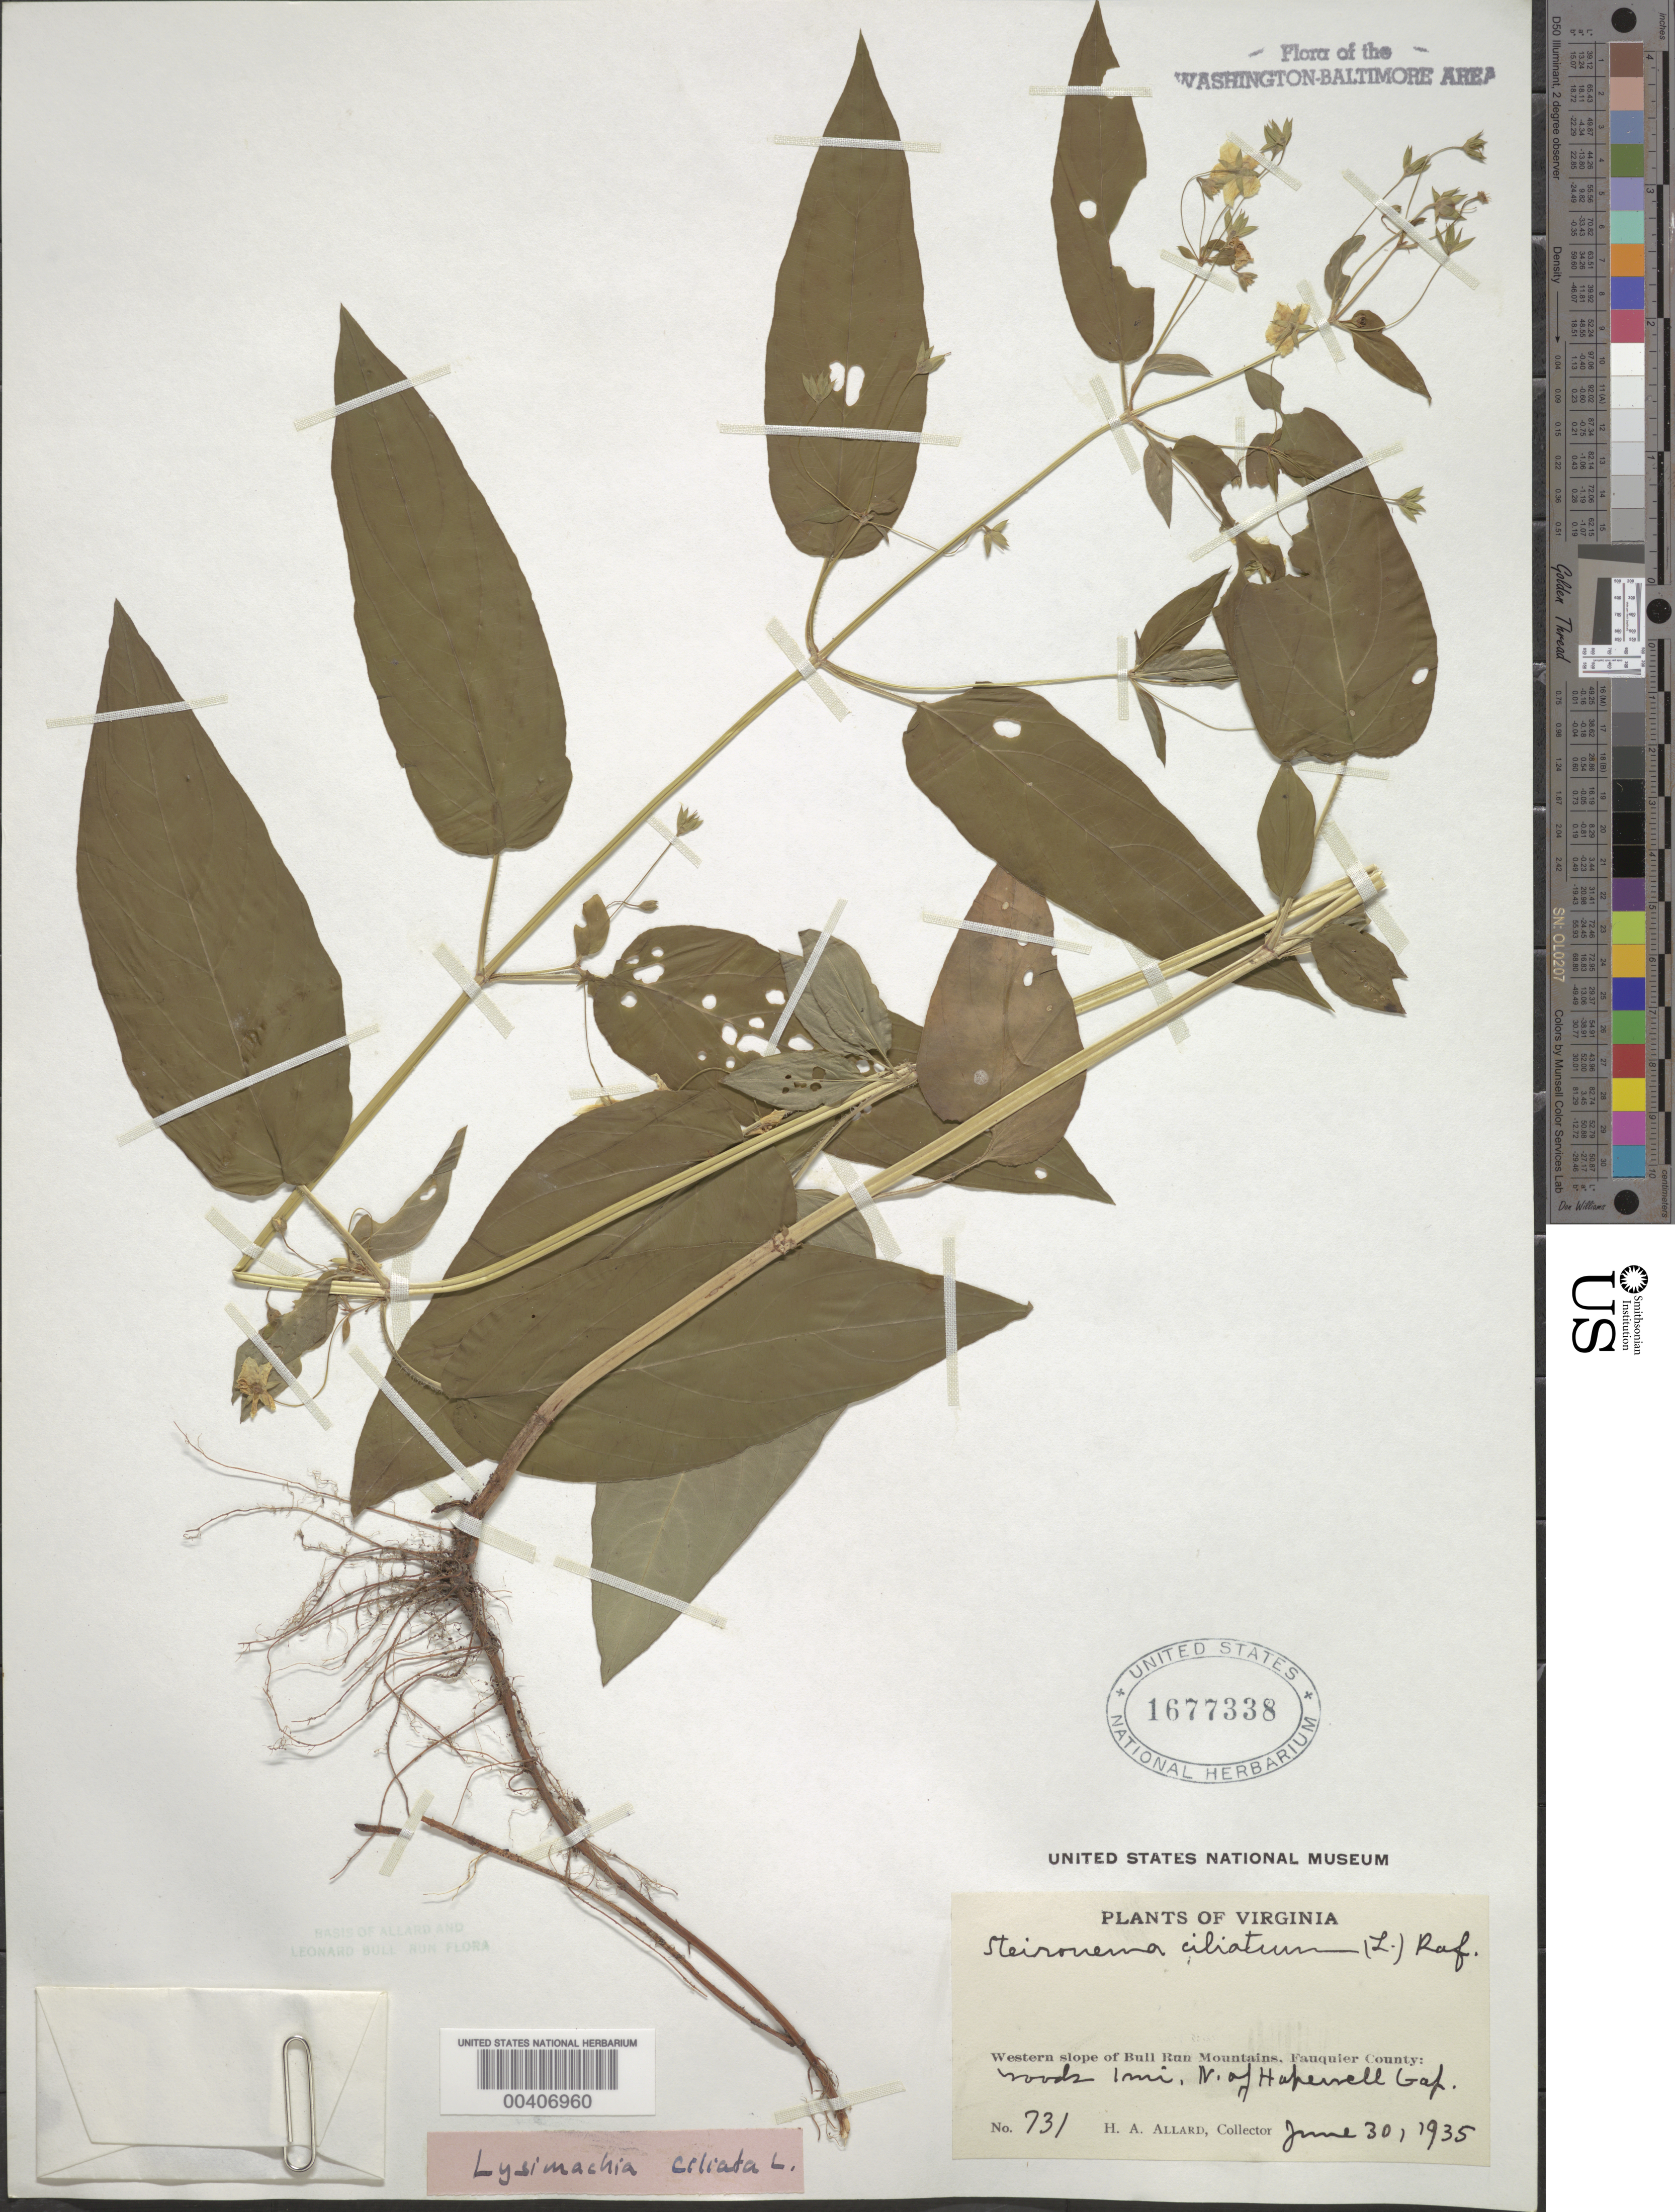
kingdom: Plantae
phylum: Tracheophyta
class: Magnoliopsida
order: Ericales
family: Primulaceae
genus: Lysimachia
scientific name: Lysimachia ciliata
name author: L.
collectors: H. A. Allard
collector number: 731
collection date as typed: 30 Jun 1935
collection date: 1935-06-30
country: United States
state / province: Virginia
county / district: Fauquier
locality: North of Hopewell Gap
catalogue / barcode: US 1677338